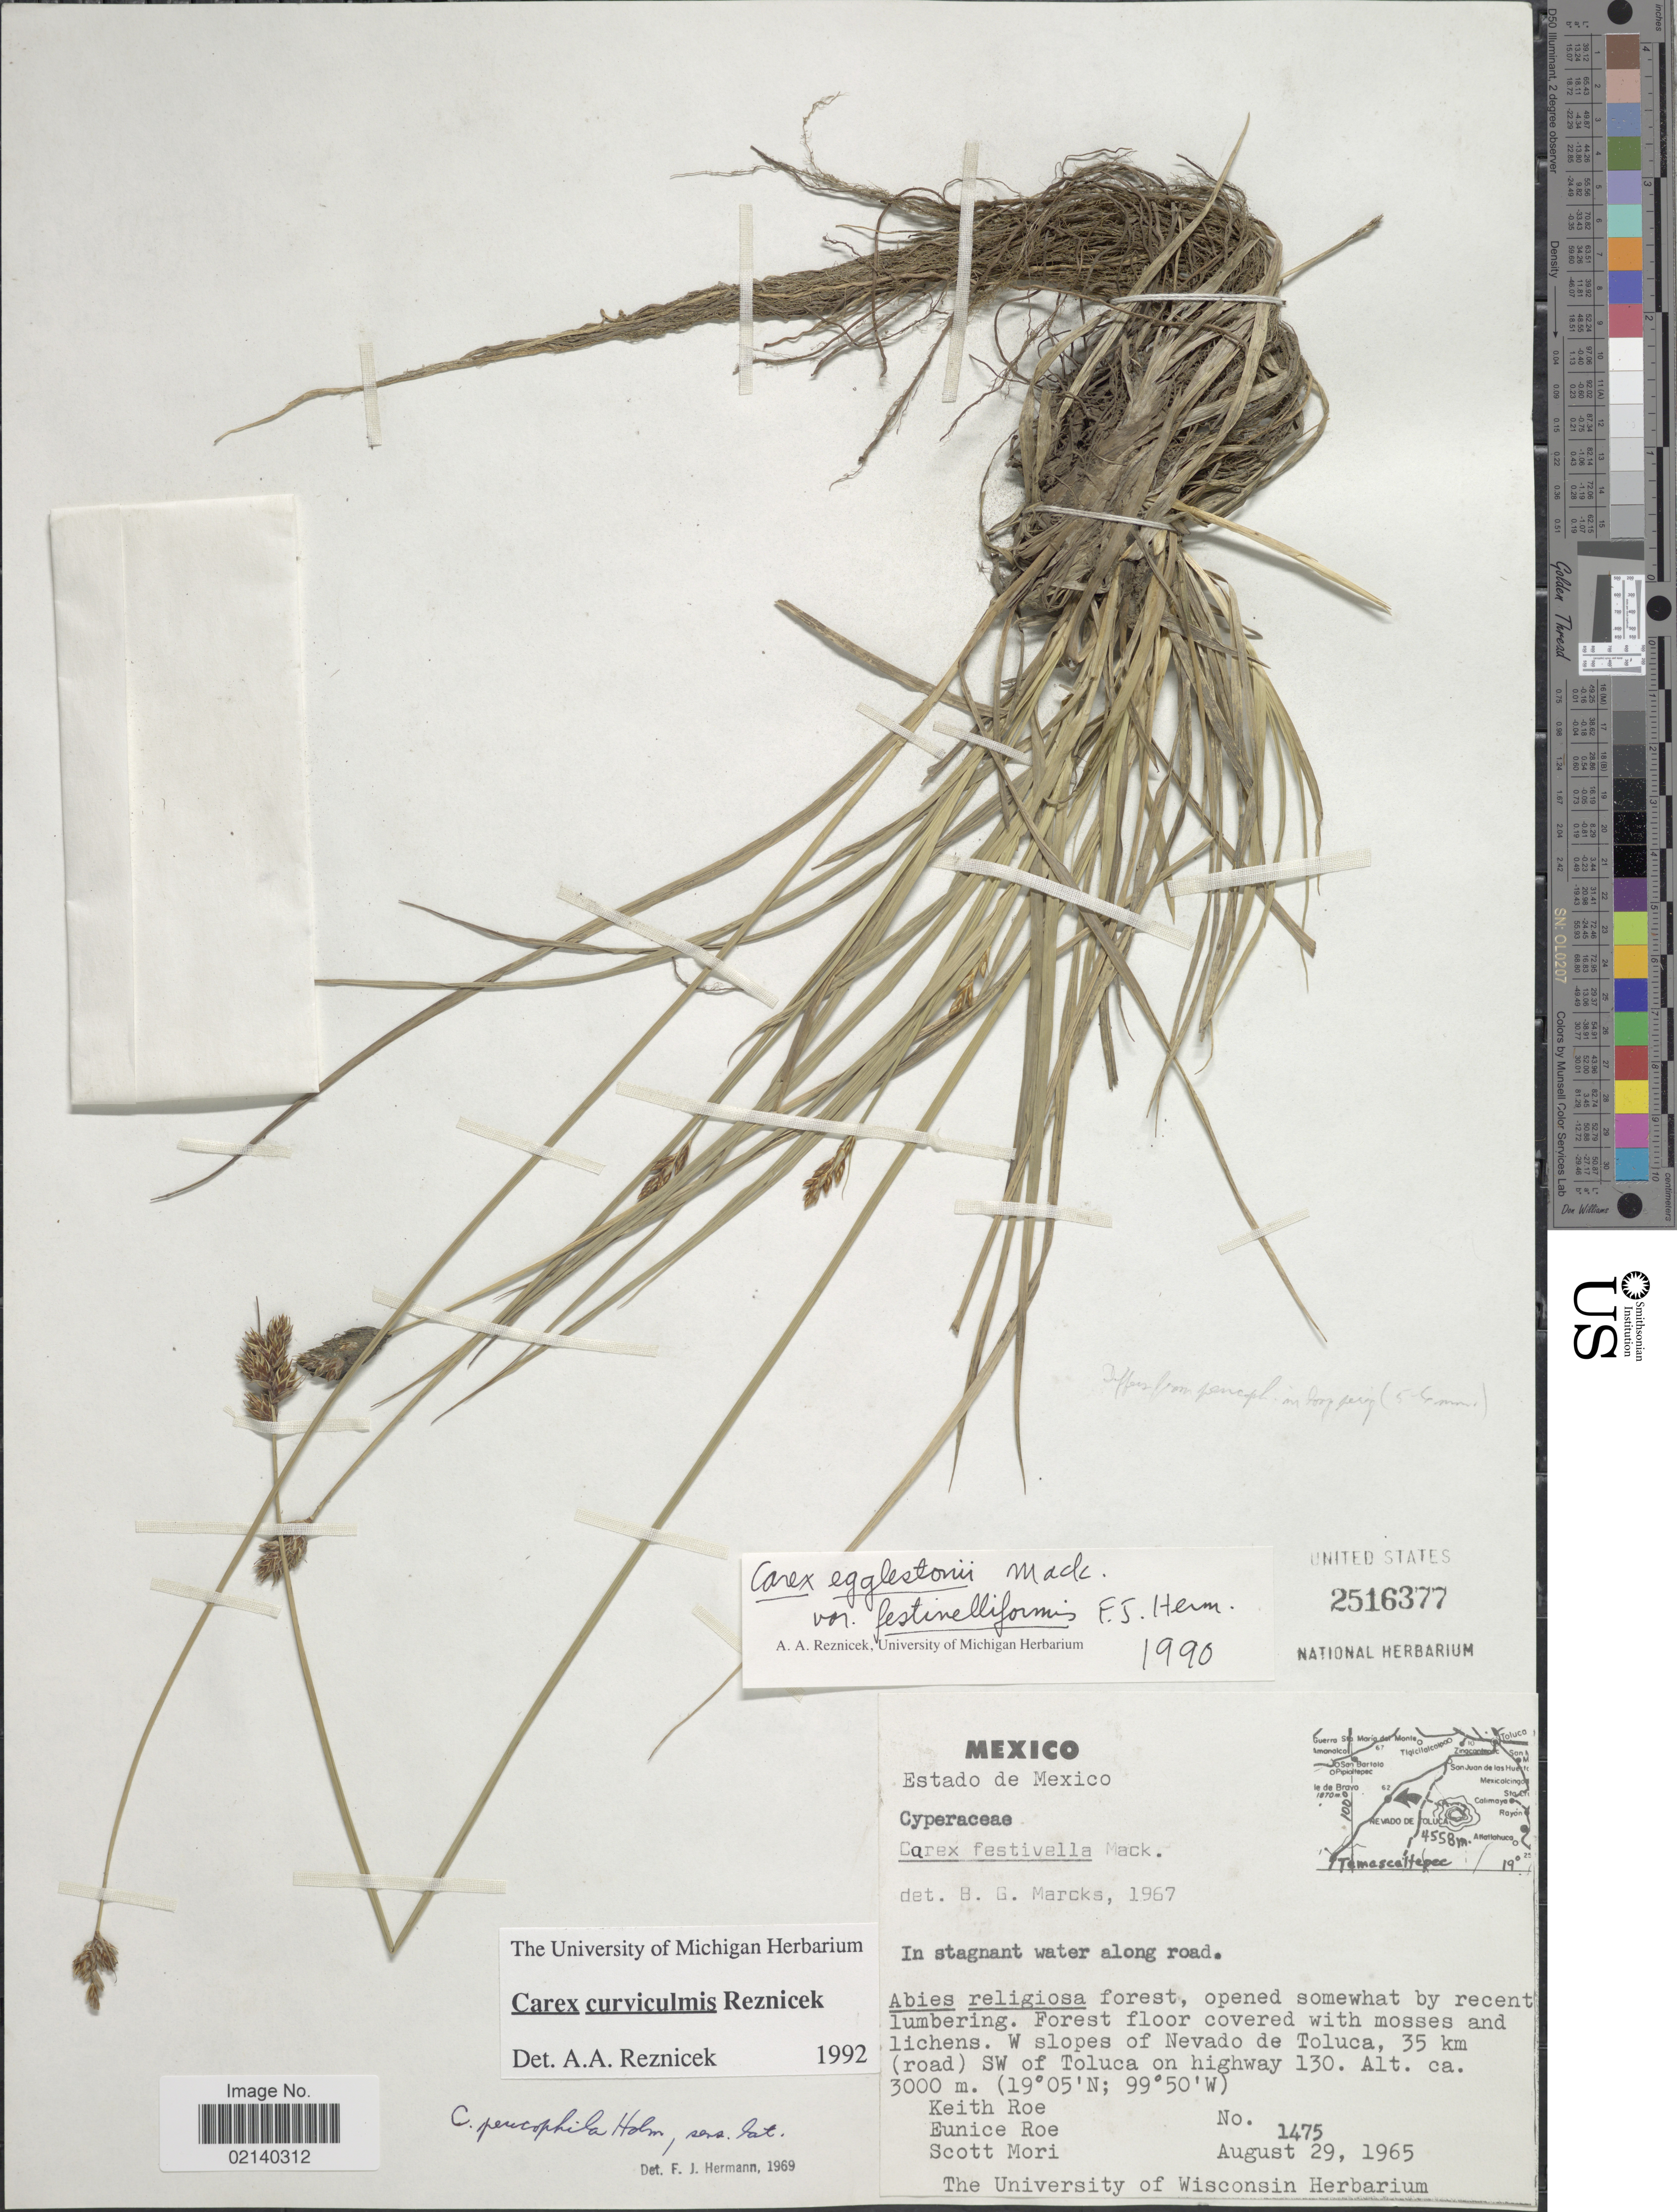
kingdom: Plantae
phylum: Tracheophyta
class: Liliopsida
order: Poales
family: Cyperaceae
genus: Carex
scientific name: Carex curviculmis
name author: Reznicek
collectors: K. E. Roe, E. Roe & S. Mori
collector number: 1475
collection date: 1965-08-29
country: Mexico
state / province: México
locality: Estado de Mexico. W. slopes of Nevado de Toluca, 35 km (road) SW of Toluca on highway 130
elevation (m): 3000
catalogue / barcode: US 2516377